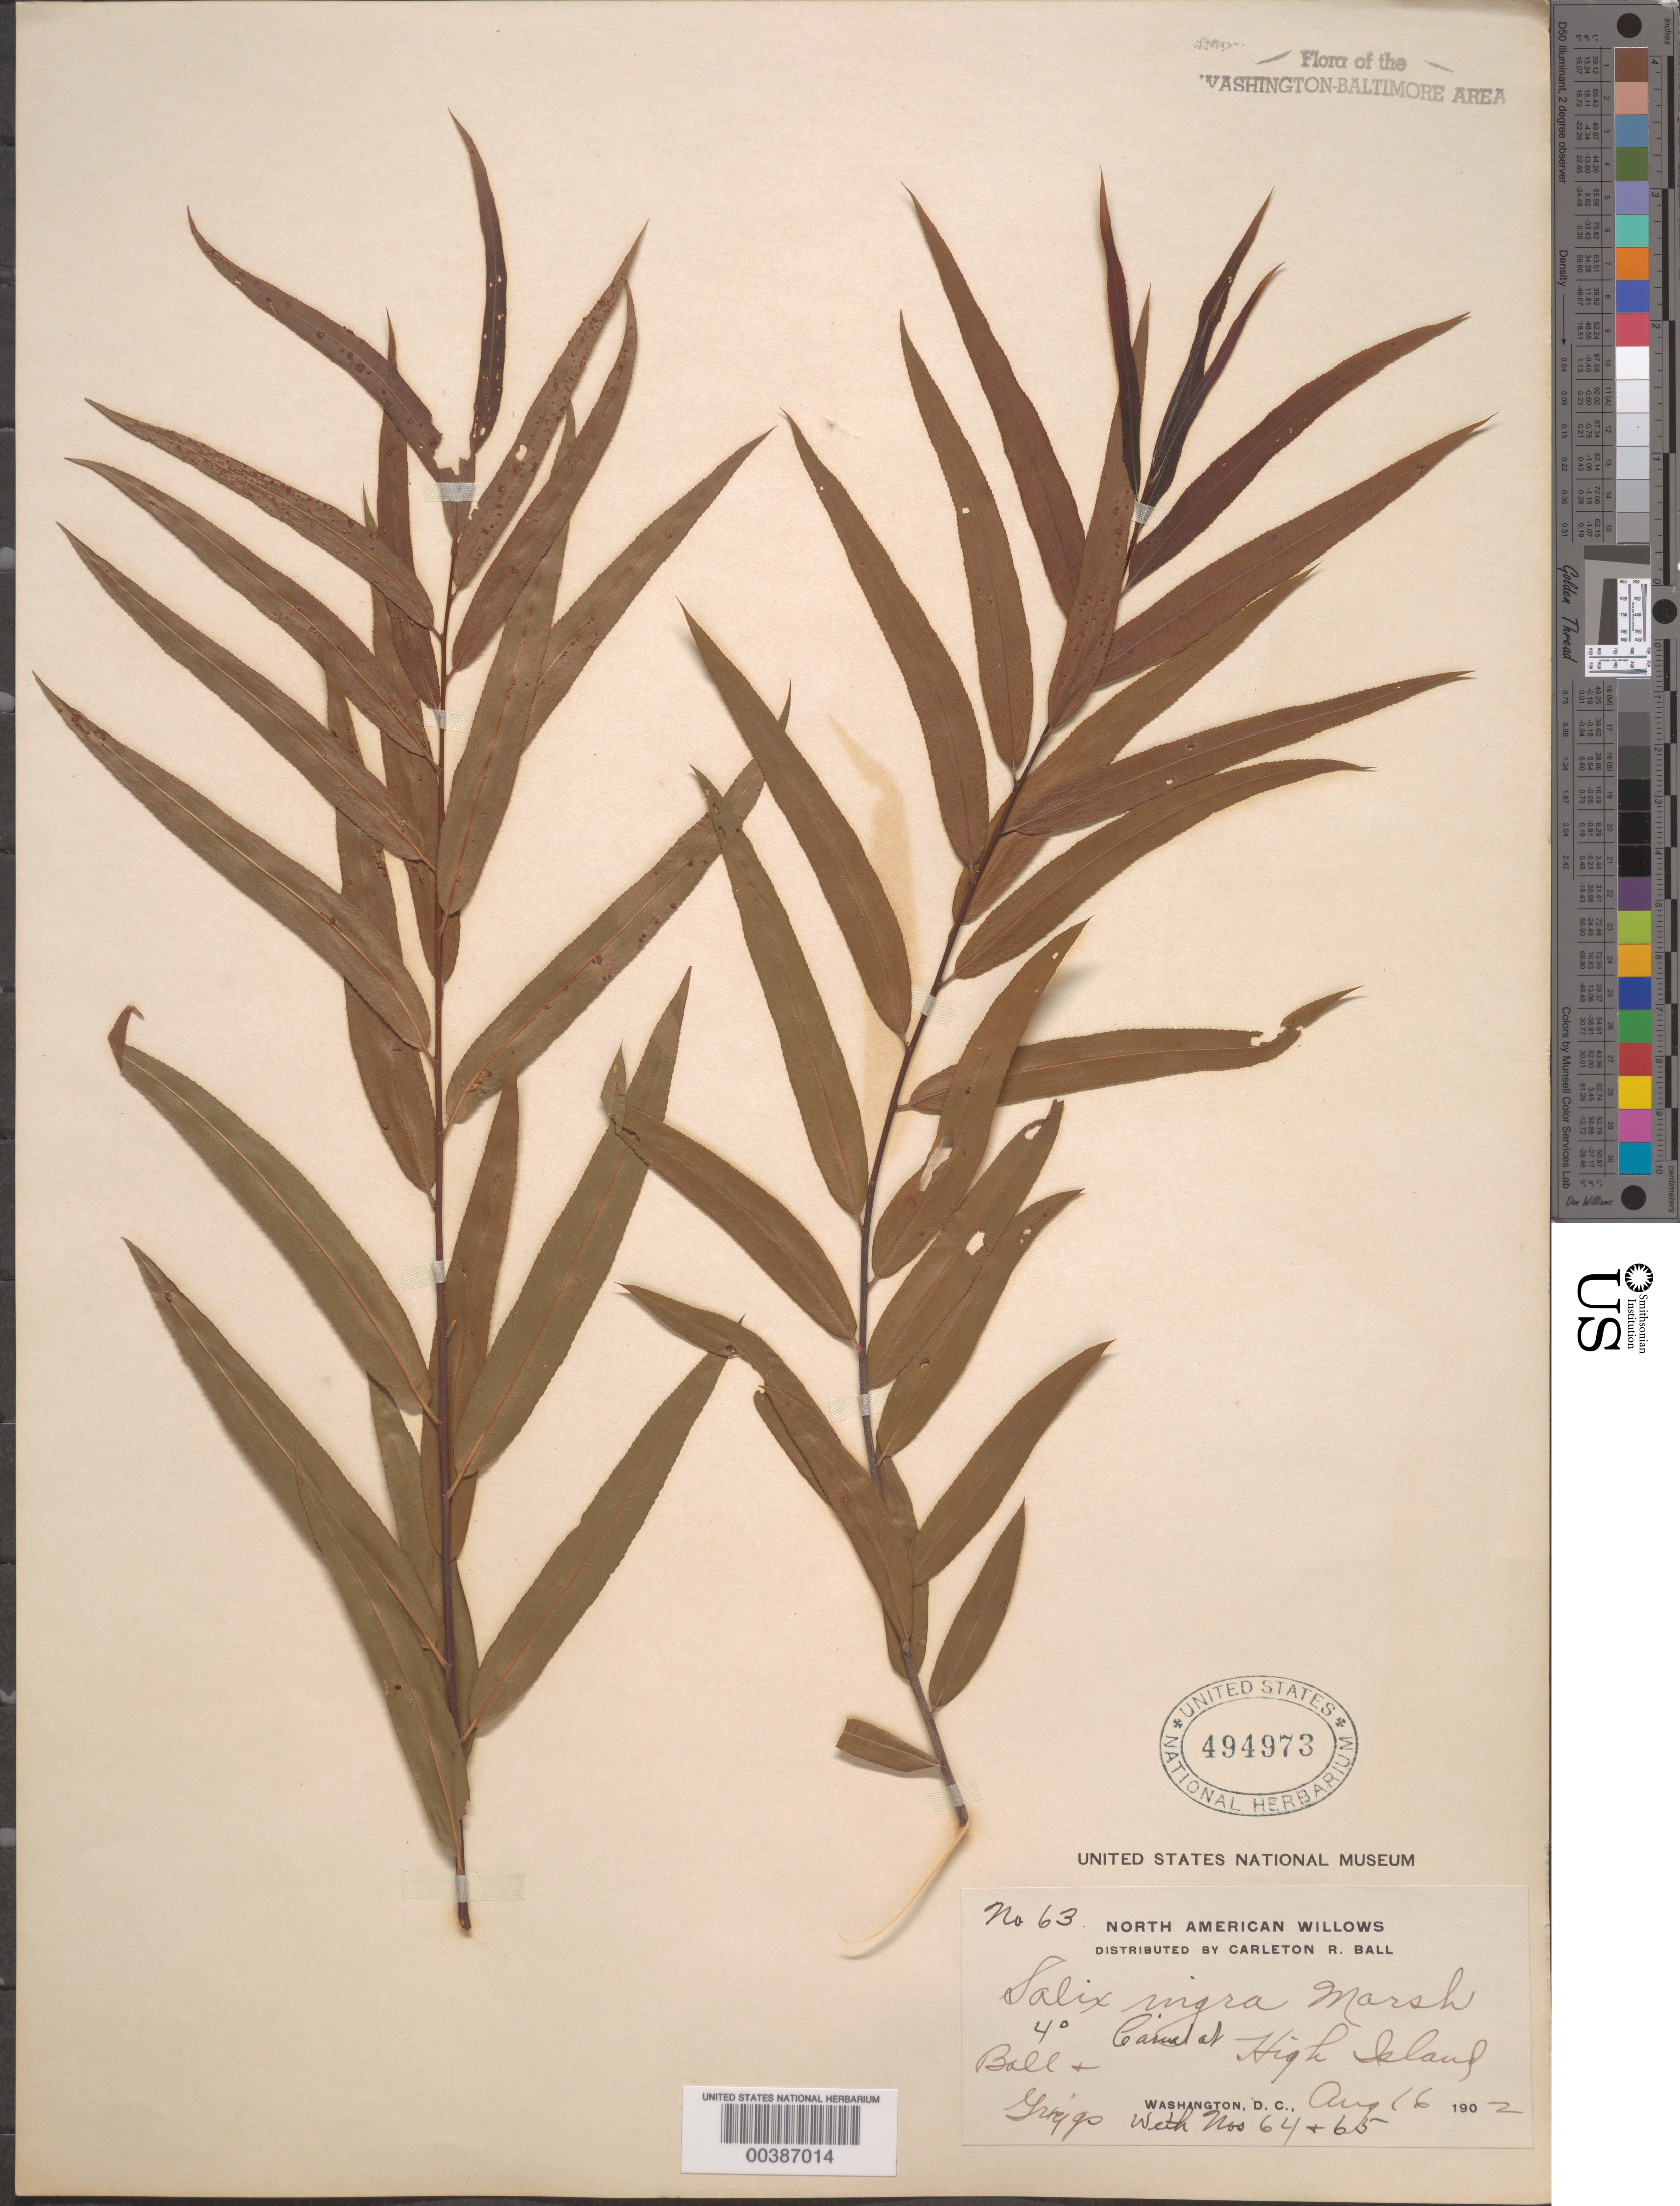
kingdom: Plantae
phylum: Tracheophyta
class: Magnoliopsida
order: Malpighiales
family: Salicaceae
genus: Salix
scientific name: Salix nigra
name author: Marshall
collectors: C. R. Ball & R. F. Griggs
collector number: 63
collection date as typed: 16 Aug 1902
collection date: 1902-08-16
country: United States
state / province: Maryland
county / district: Montgomery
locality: C. & O. Canal, High Island C. and O. Canal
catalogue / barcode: US 494973